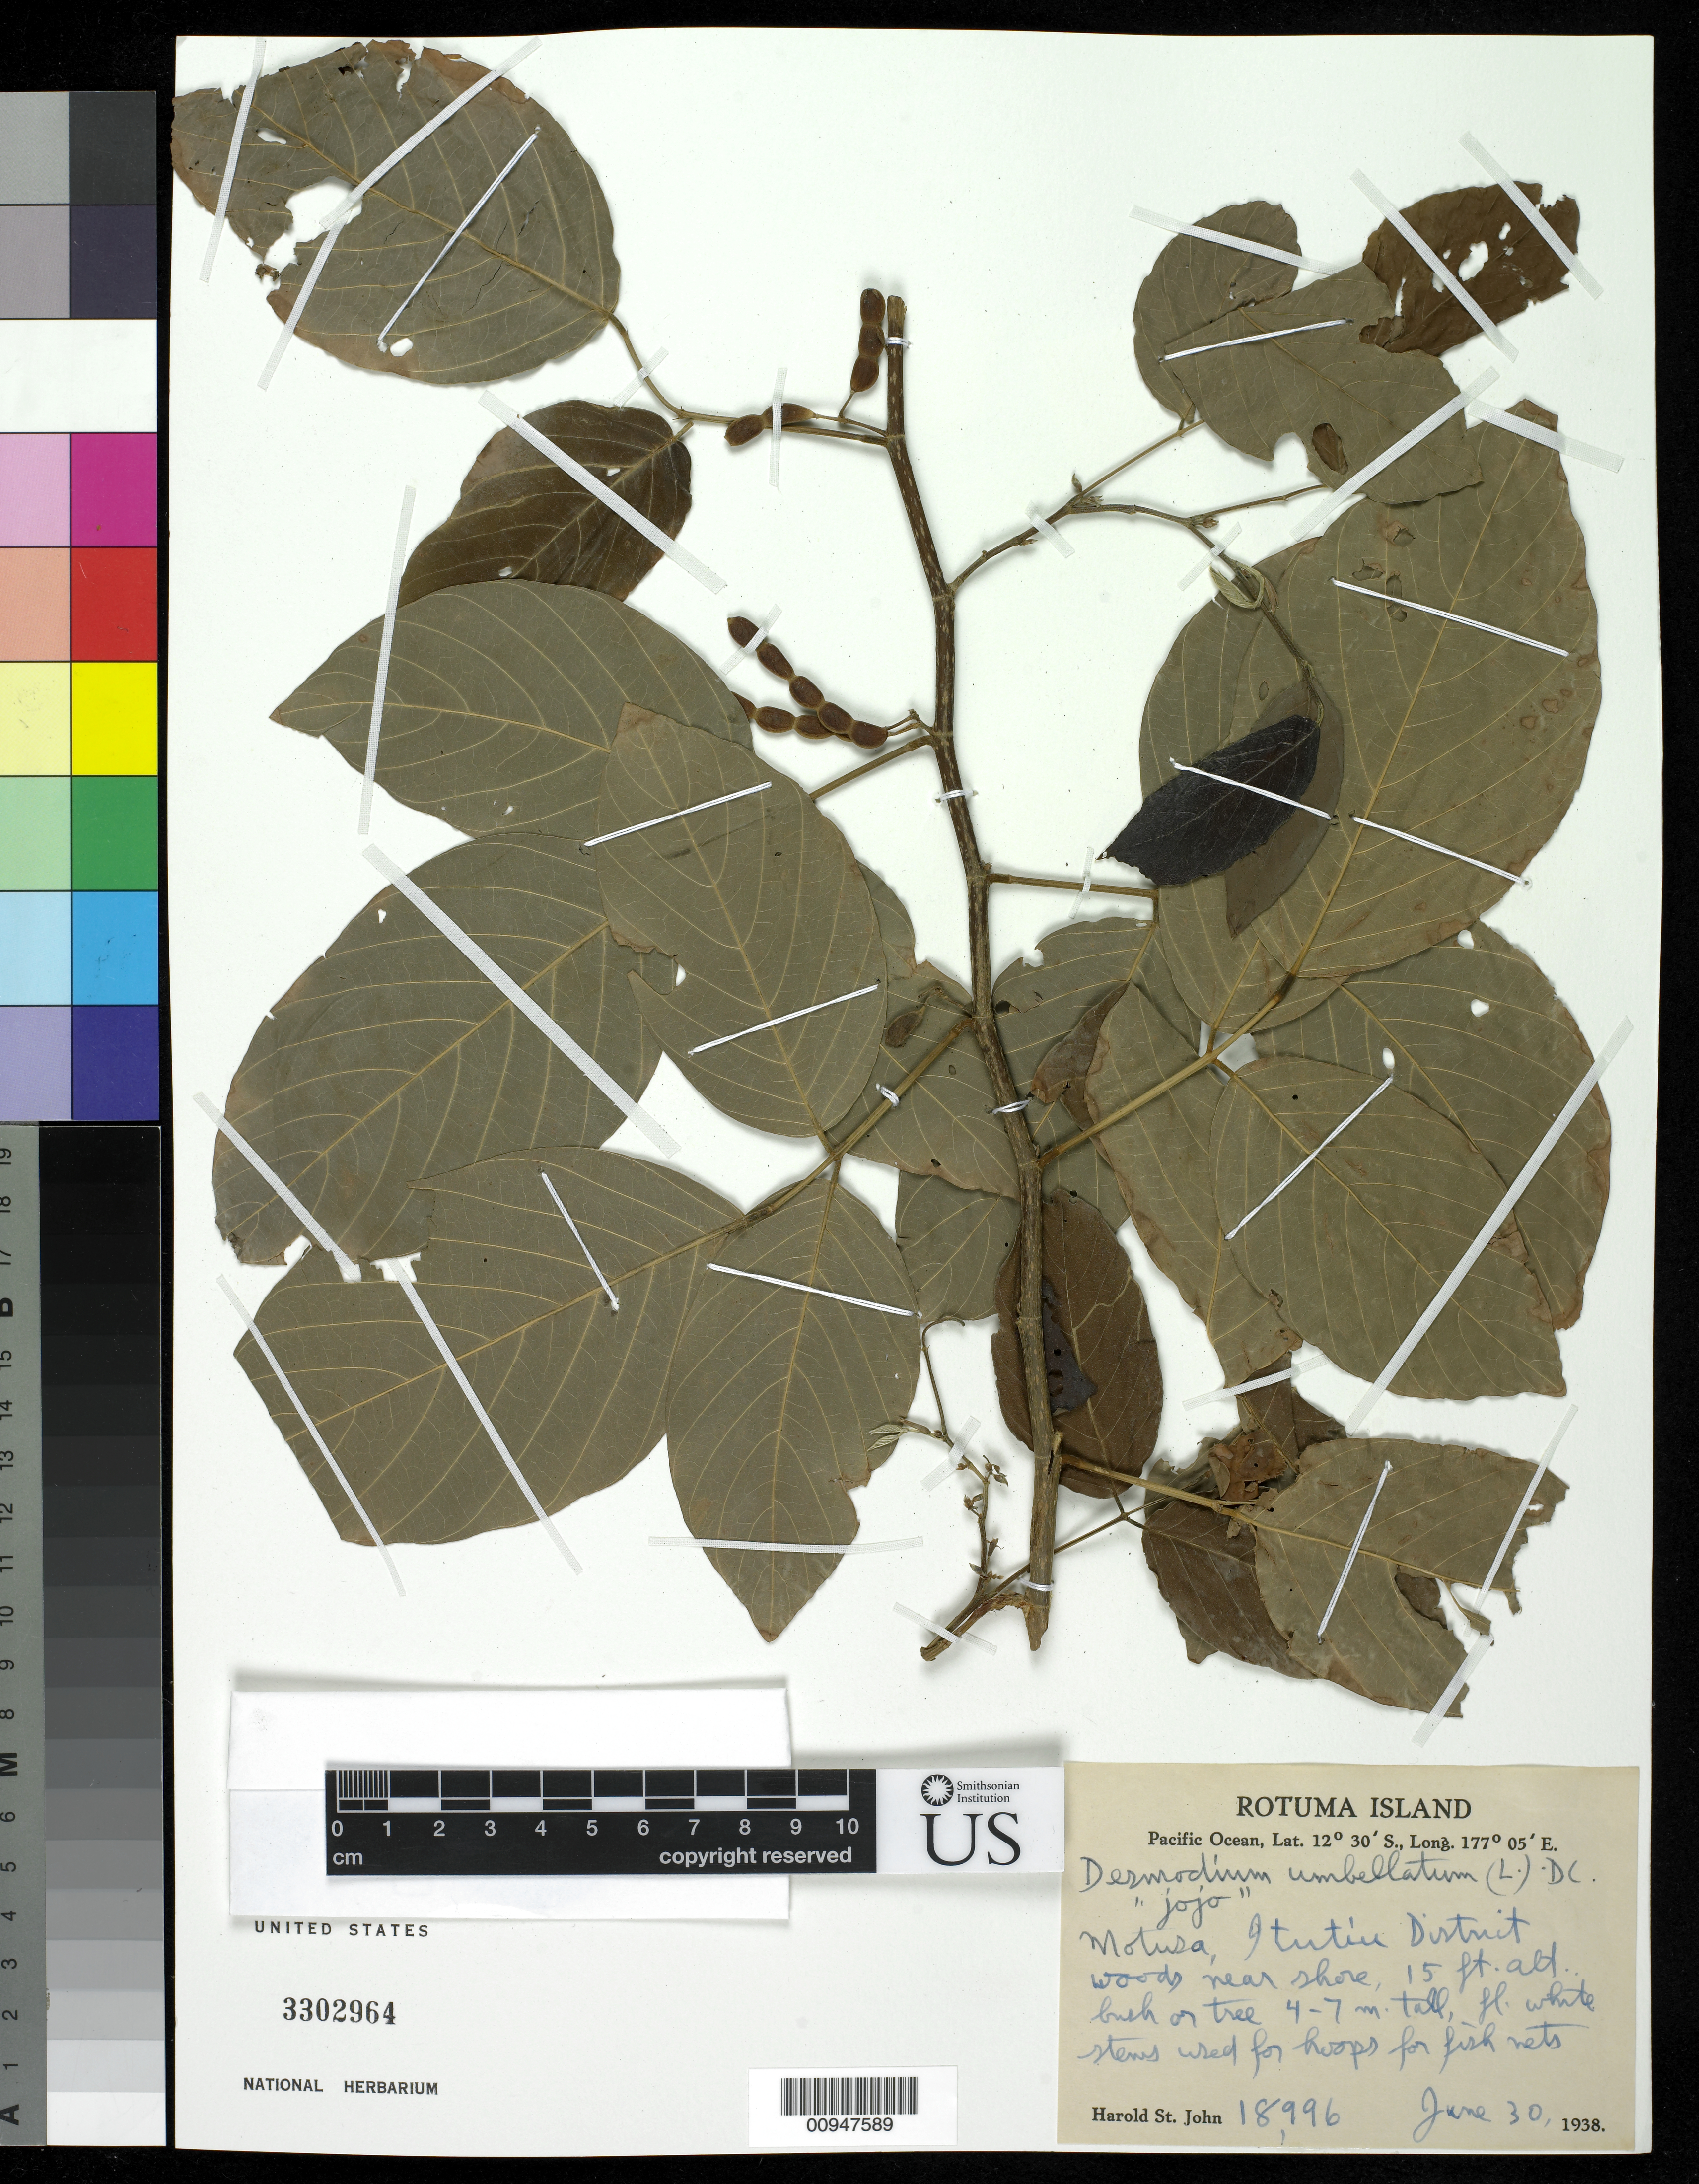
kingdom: Plantae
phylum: Tracheophyta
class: Magnoliopsida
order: Fabales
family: Fabaceae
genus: Dendrolobium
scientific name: Dendrolobium umbellatum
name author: (L.) Benth.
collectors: H. St. John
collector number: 18996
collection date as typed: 30 Jun 1938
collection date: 1938-06-30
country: Fiji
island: Rotuma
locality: Motusa, Itutiu District woods near shore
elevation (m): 5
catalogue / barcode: US 3302964